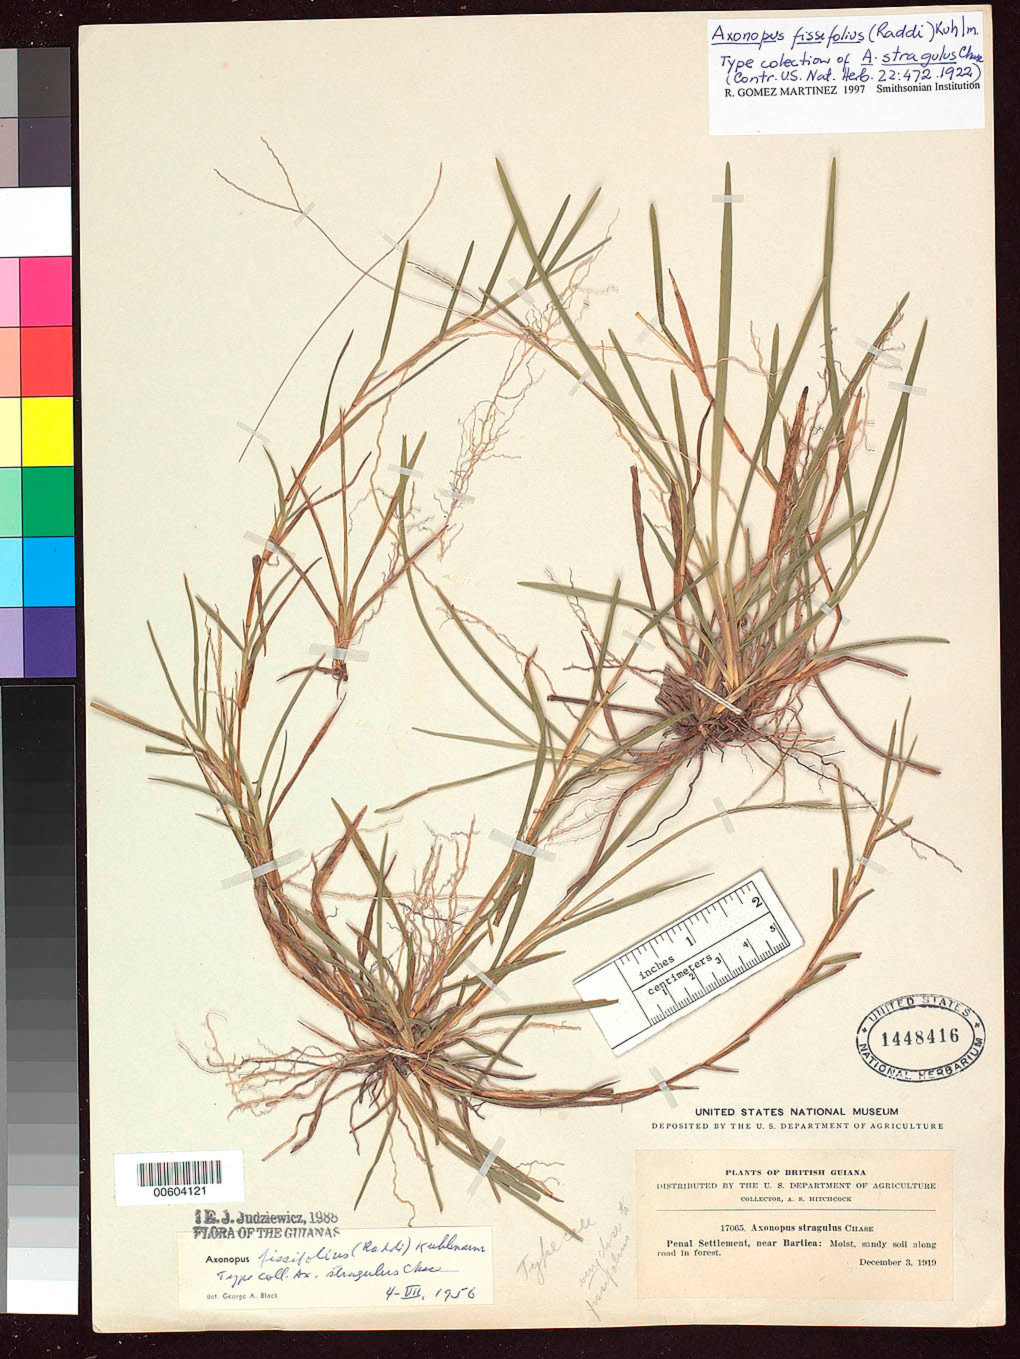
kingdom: Plantae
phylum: Tracheophyta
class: Liliopsida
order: Poales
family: Poaceae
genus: Axonopus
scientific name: Axonopus stragulus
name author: Chase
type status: Isotype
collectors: A. S. Hitchcock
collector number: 17065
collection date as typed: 03 Dec 1919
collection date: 1919-12-03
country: Guyana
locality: Penal Settlement, near Bartica.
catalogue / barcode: US 1448416